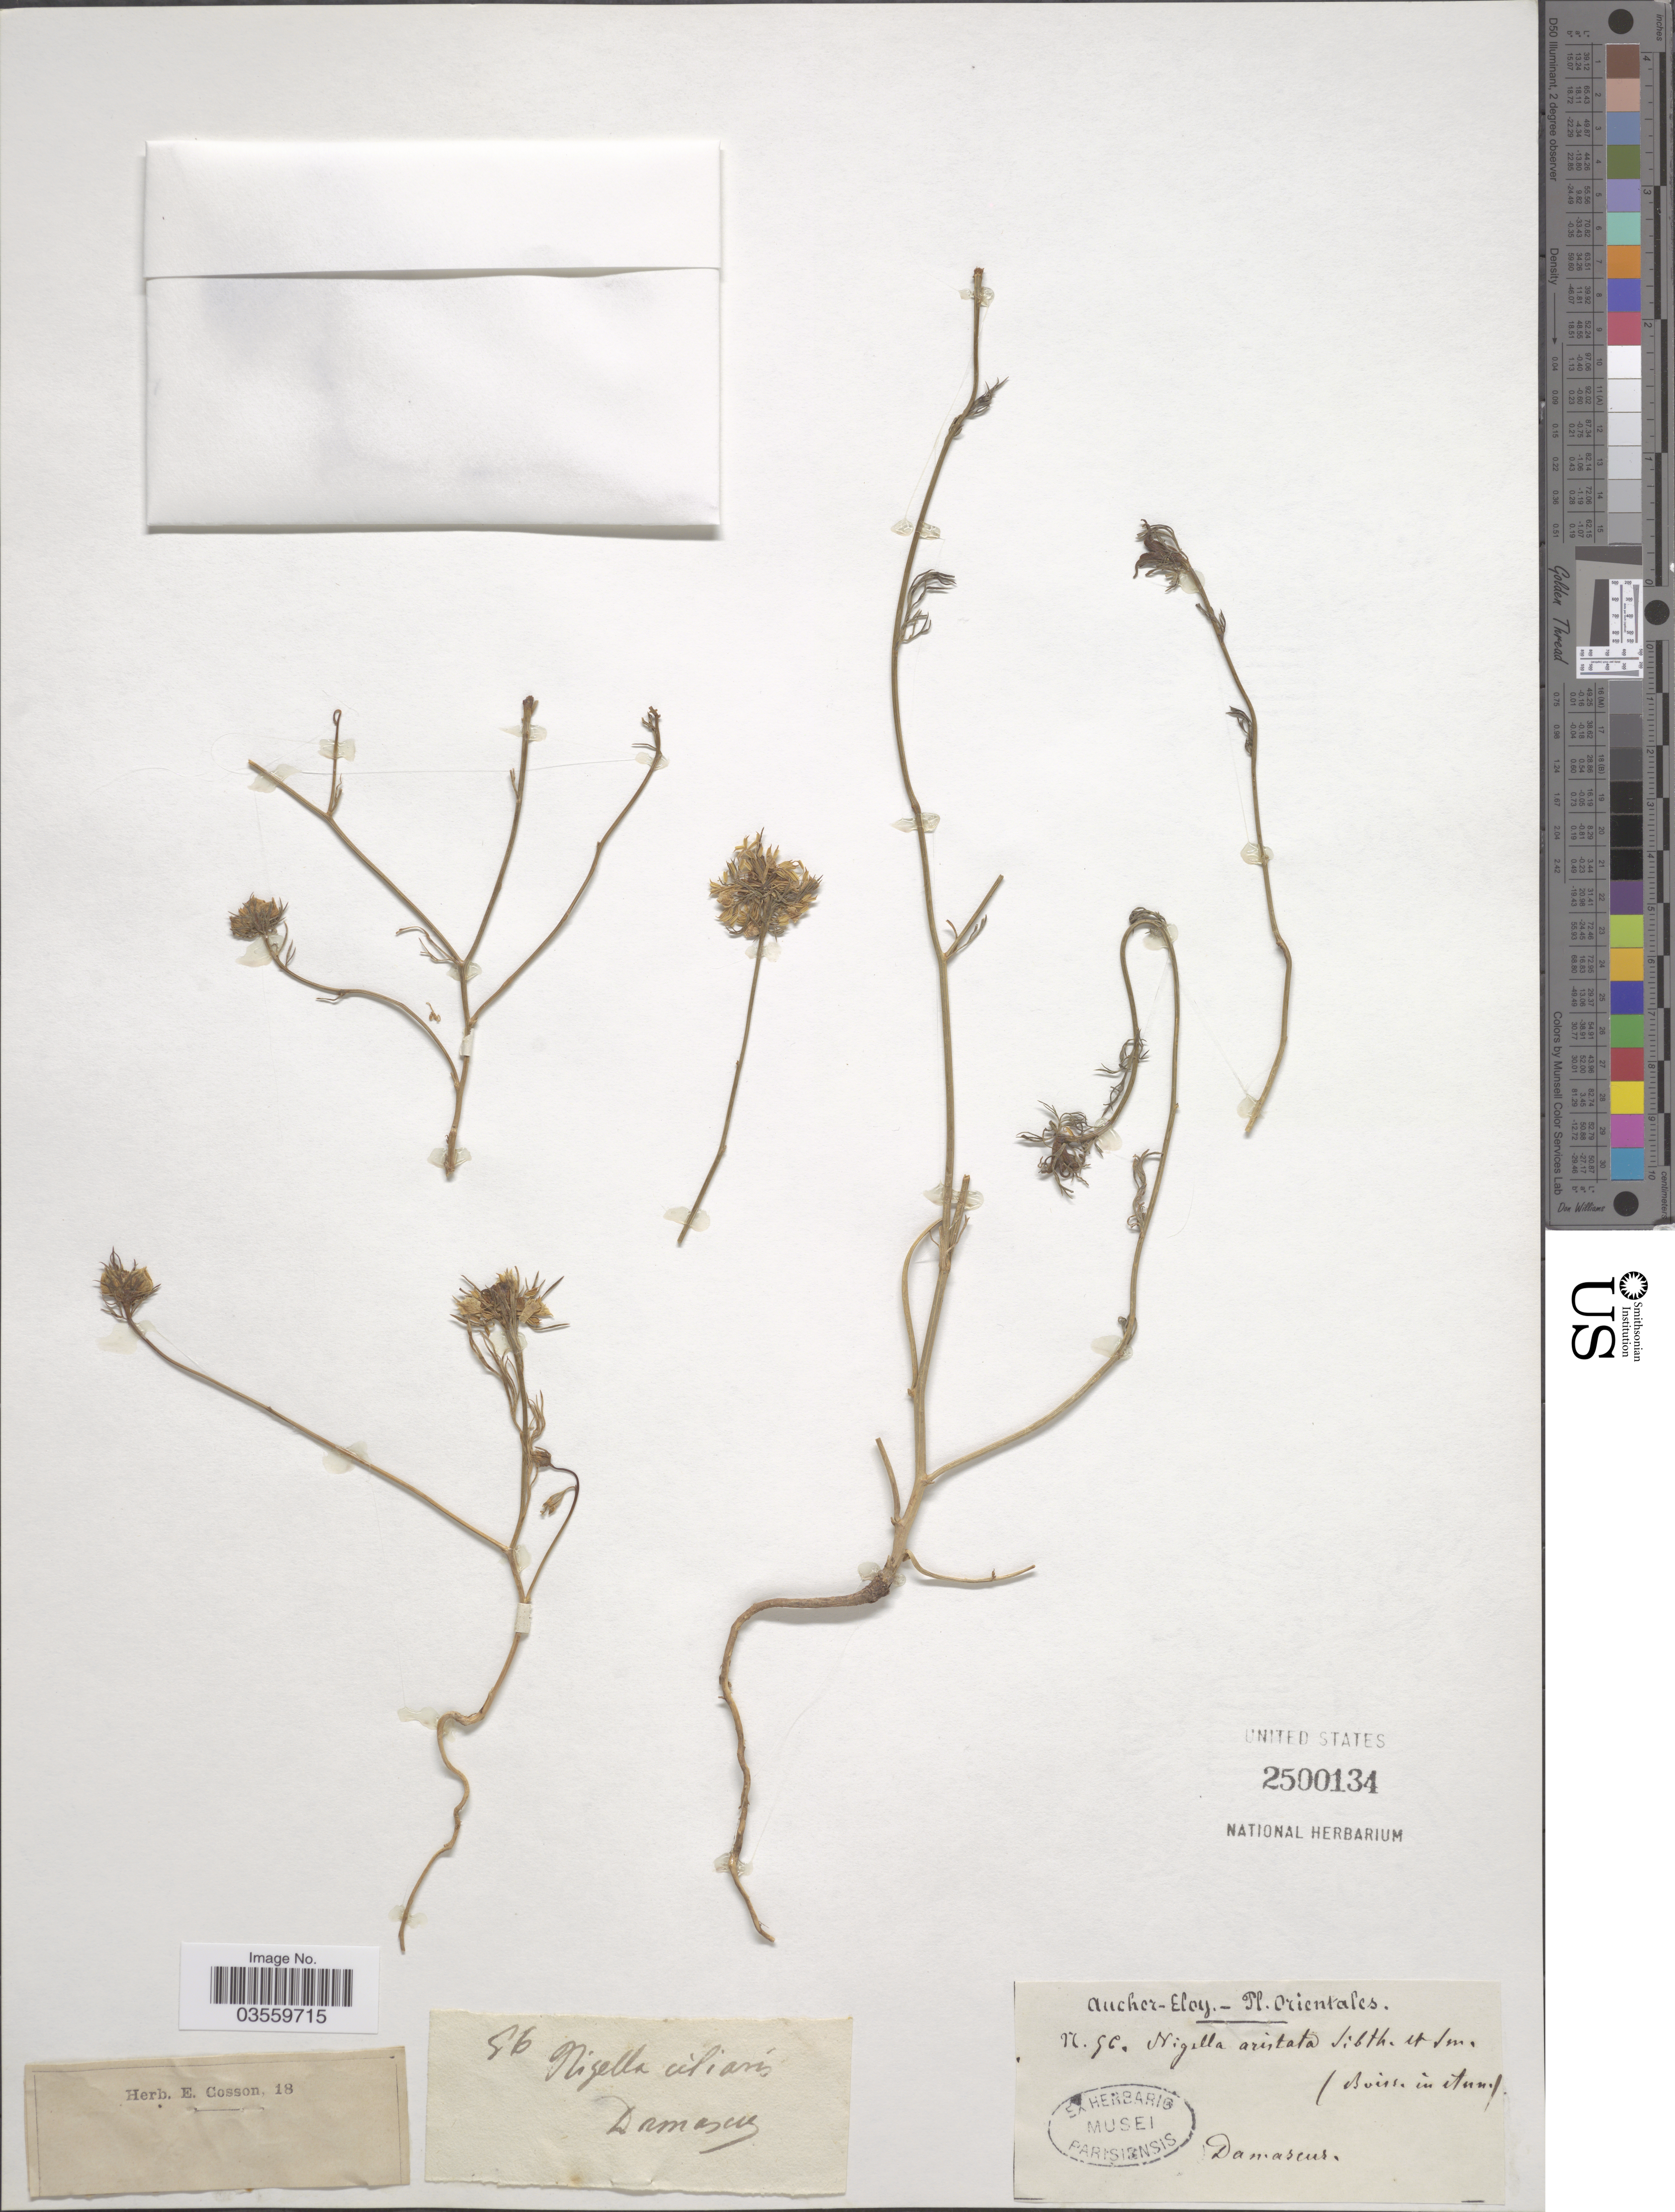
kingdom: Plantae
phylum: Tracheophyta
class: Magnoliopsida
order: Ranunculales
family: Ranunculaceae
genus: Nigella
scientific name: Nigella aristata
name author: Sm.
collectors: Aucher-Eloy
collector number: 96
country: Syria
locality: Damascus. Orientales.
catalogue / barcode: US 2500134